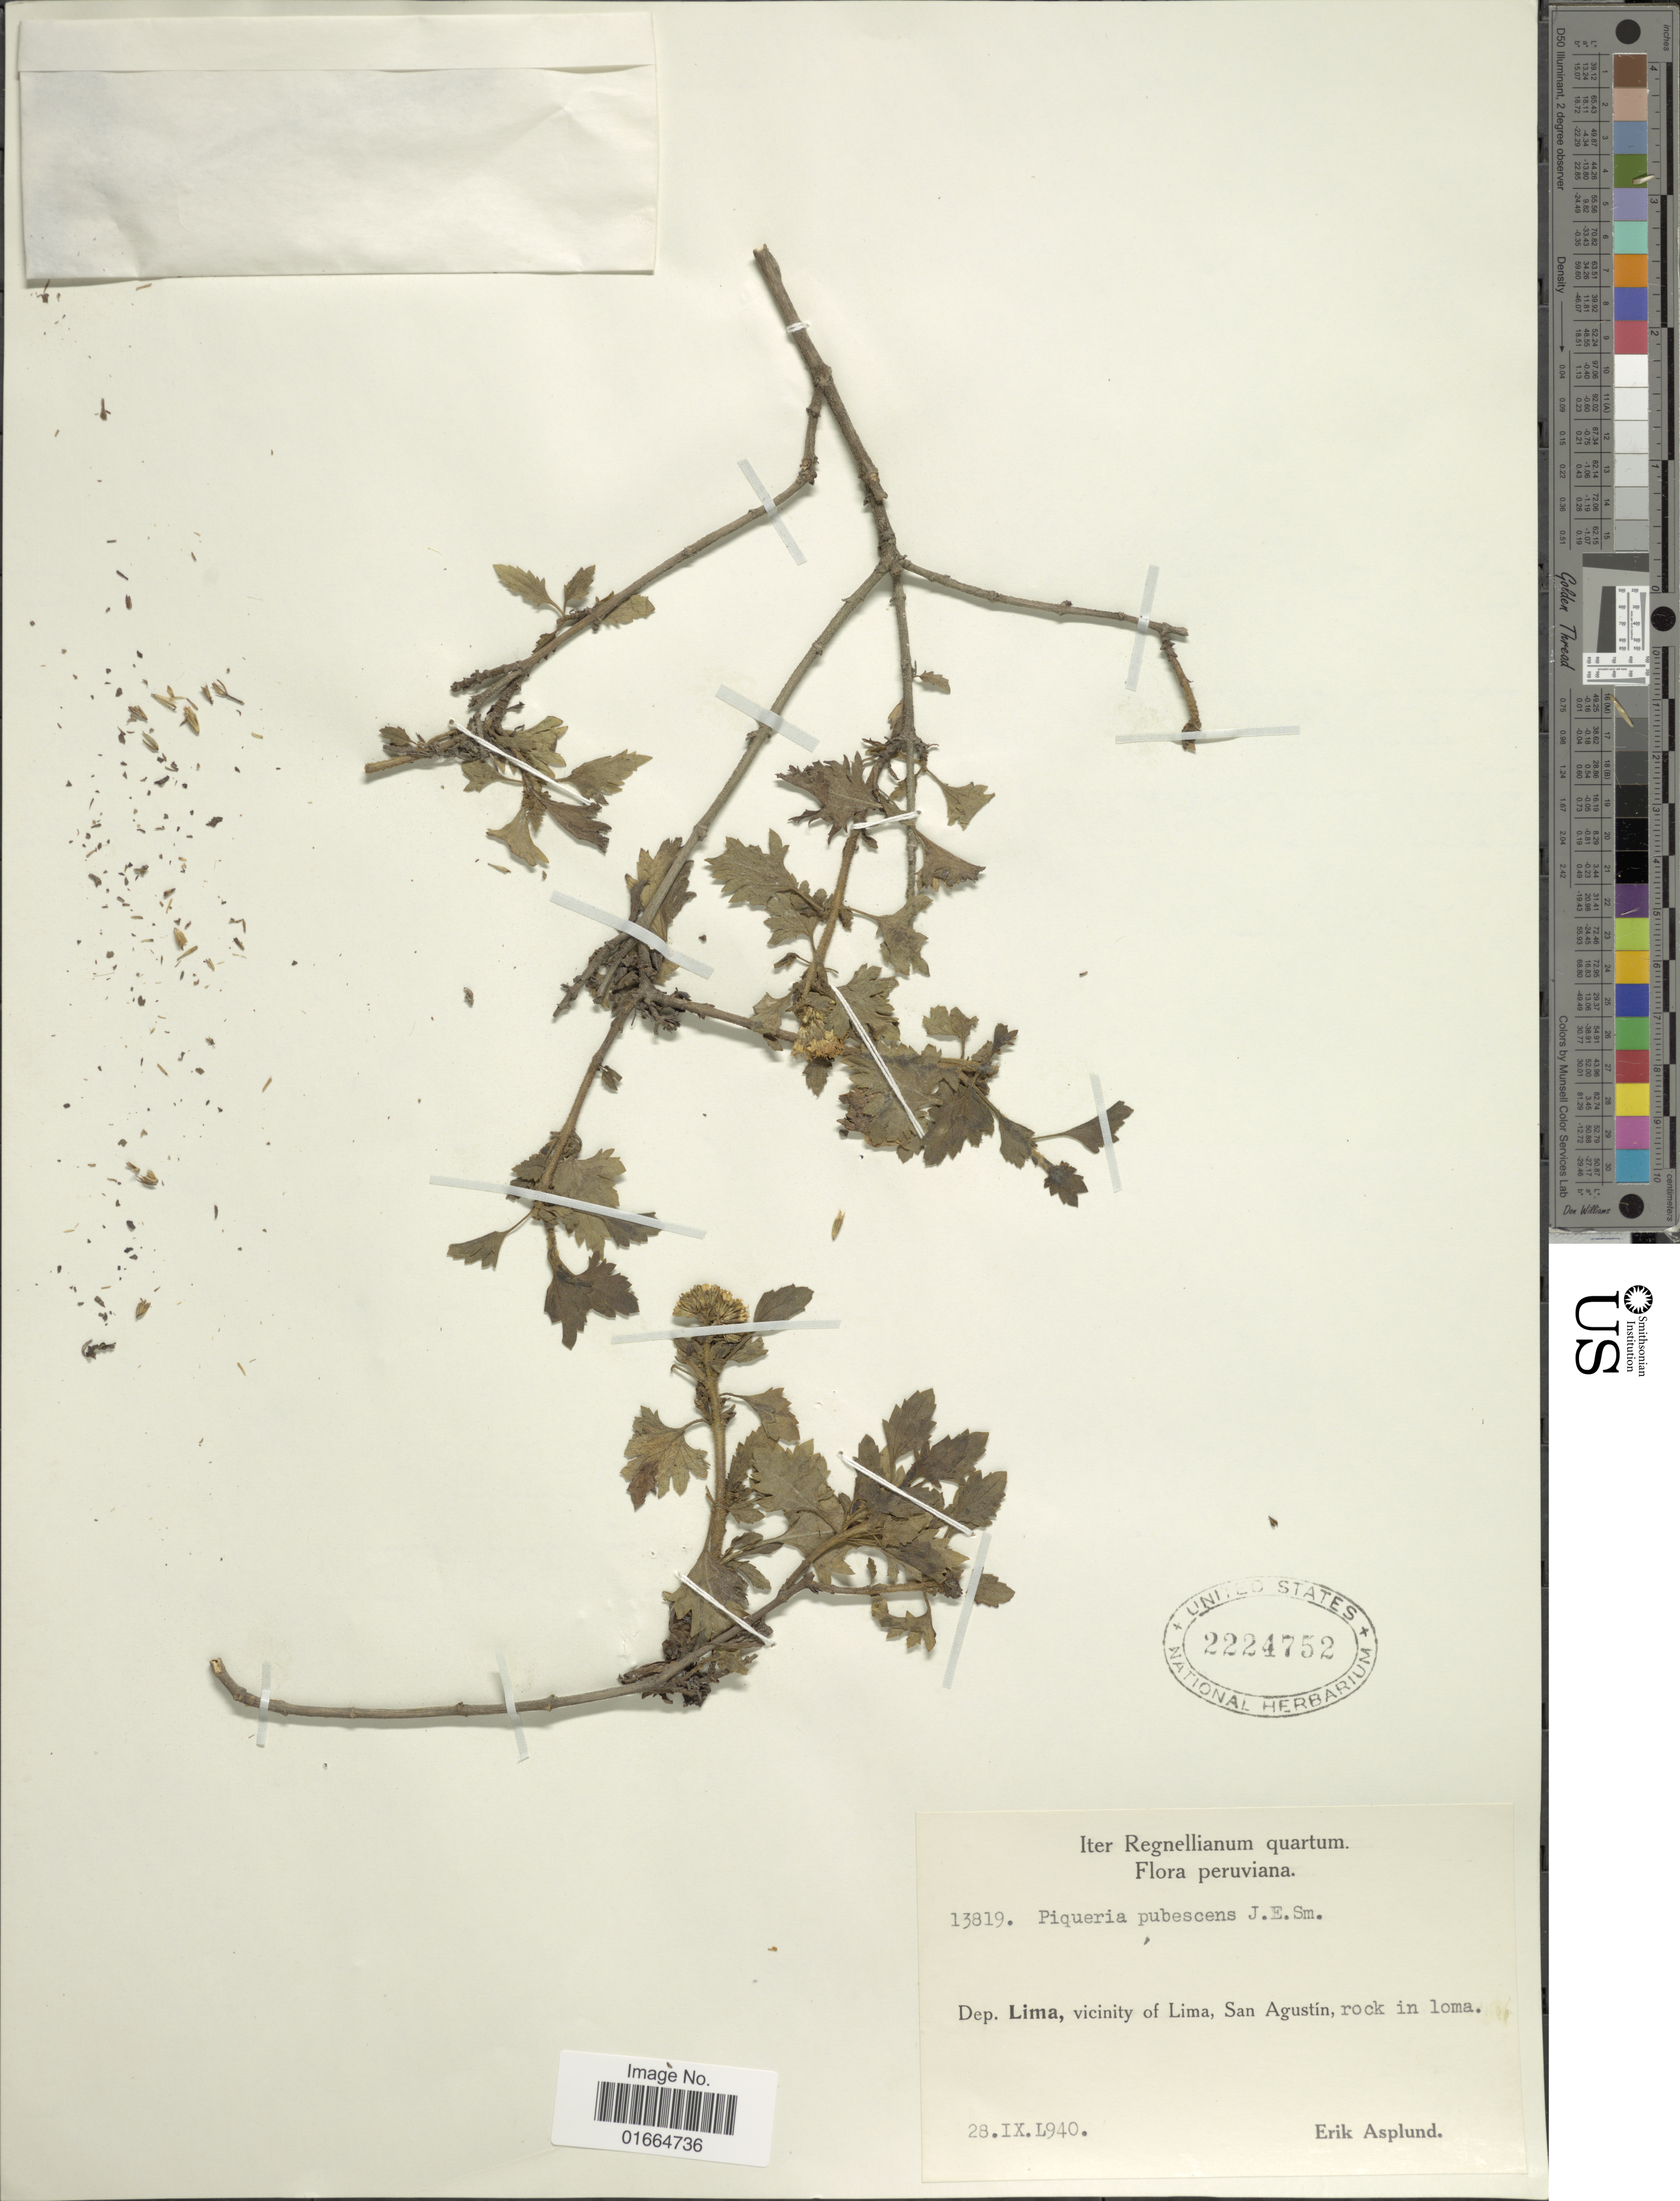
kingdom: Plantae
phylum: Tracheophyta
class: Magnoliopsida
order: Asterales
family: Asteraceae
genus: Ophryosporus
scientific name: Ophryosporus pubescens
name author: (L.S. Sm.) R.M. King & H. Rob.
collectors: E. Asplund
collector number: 13819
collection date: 1940-09-28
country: Peru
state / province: Lima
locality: Dep. Lima, vicinity of Lima, San Augustin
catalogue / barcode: US 2224752